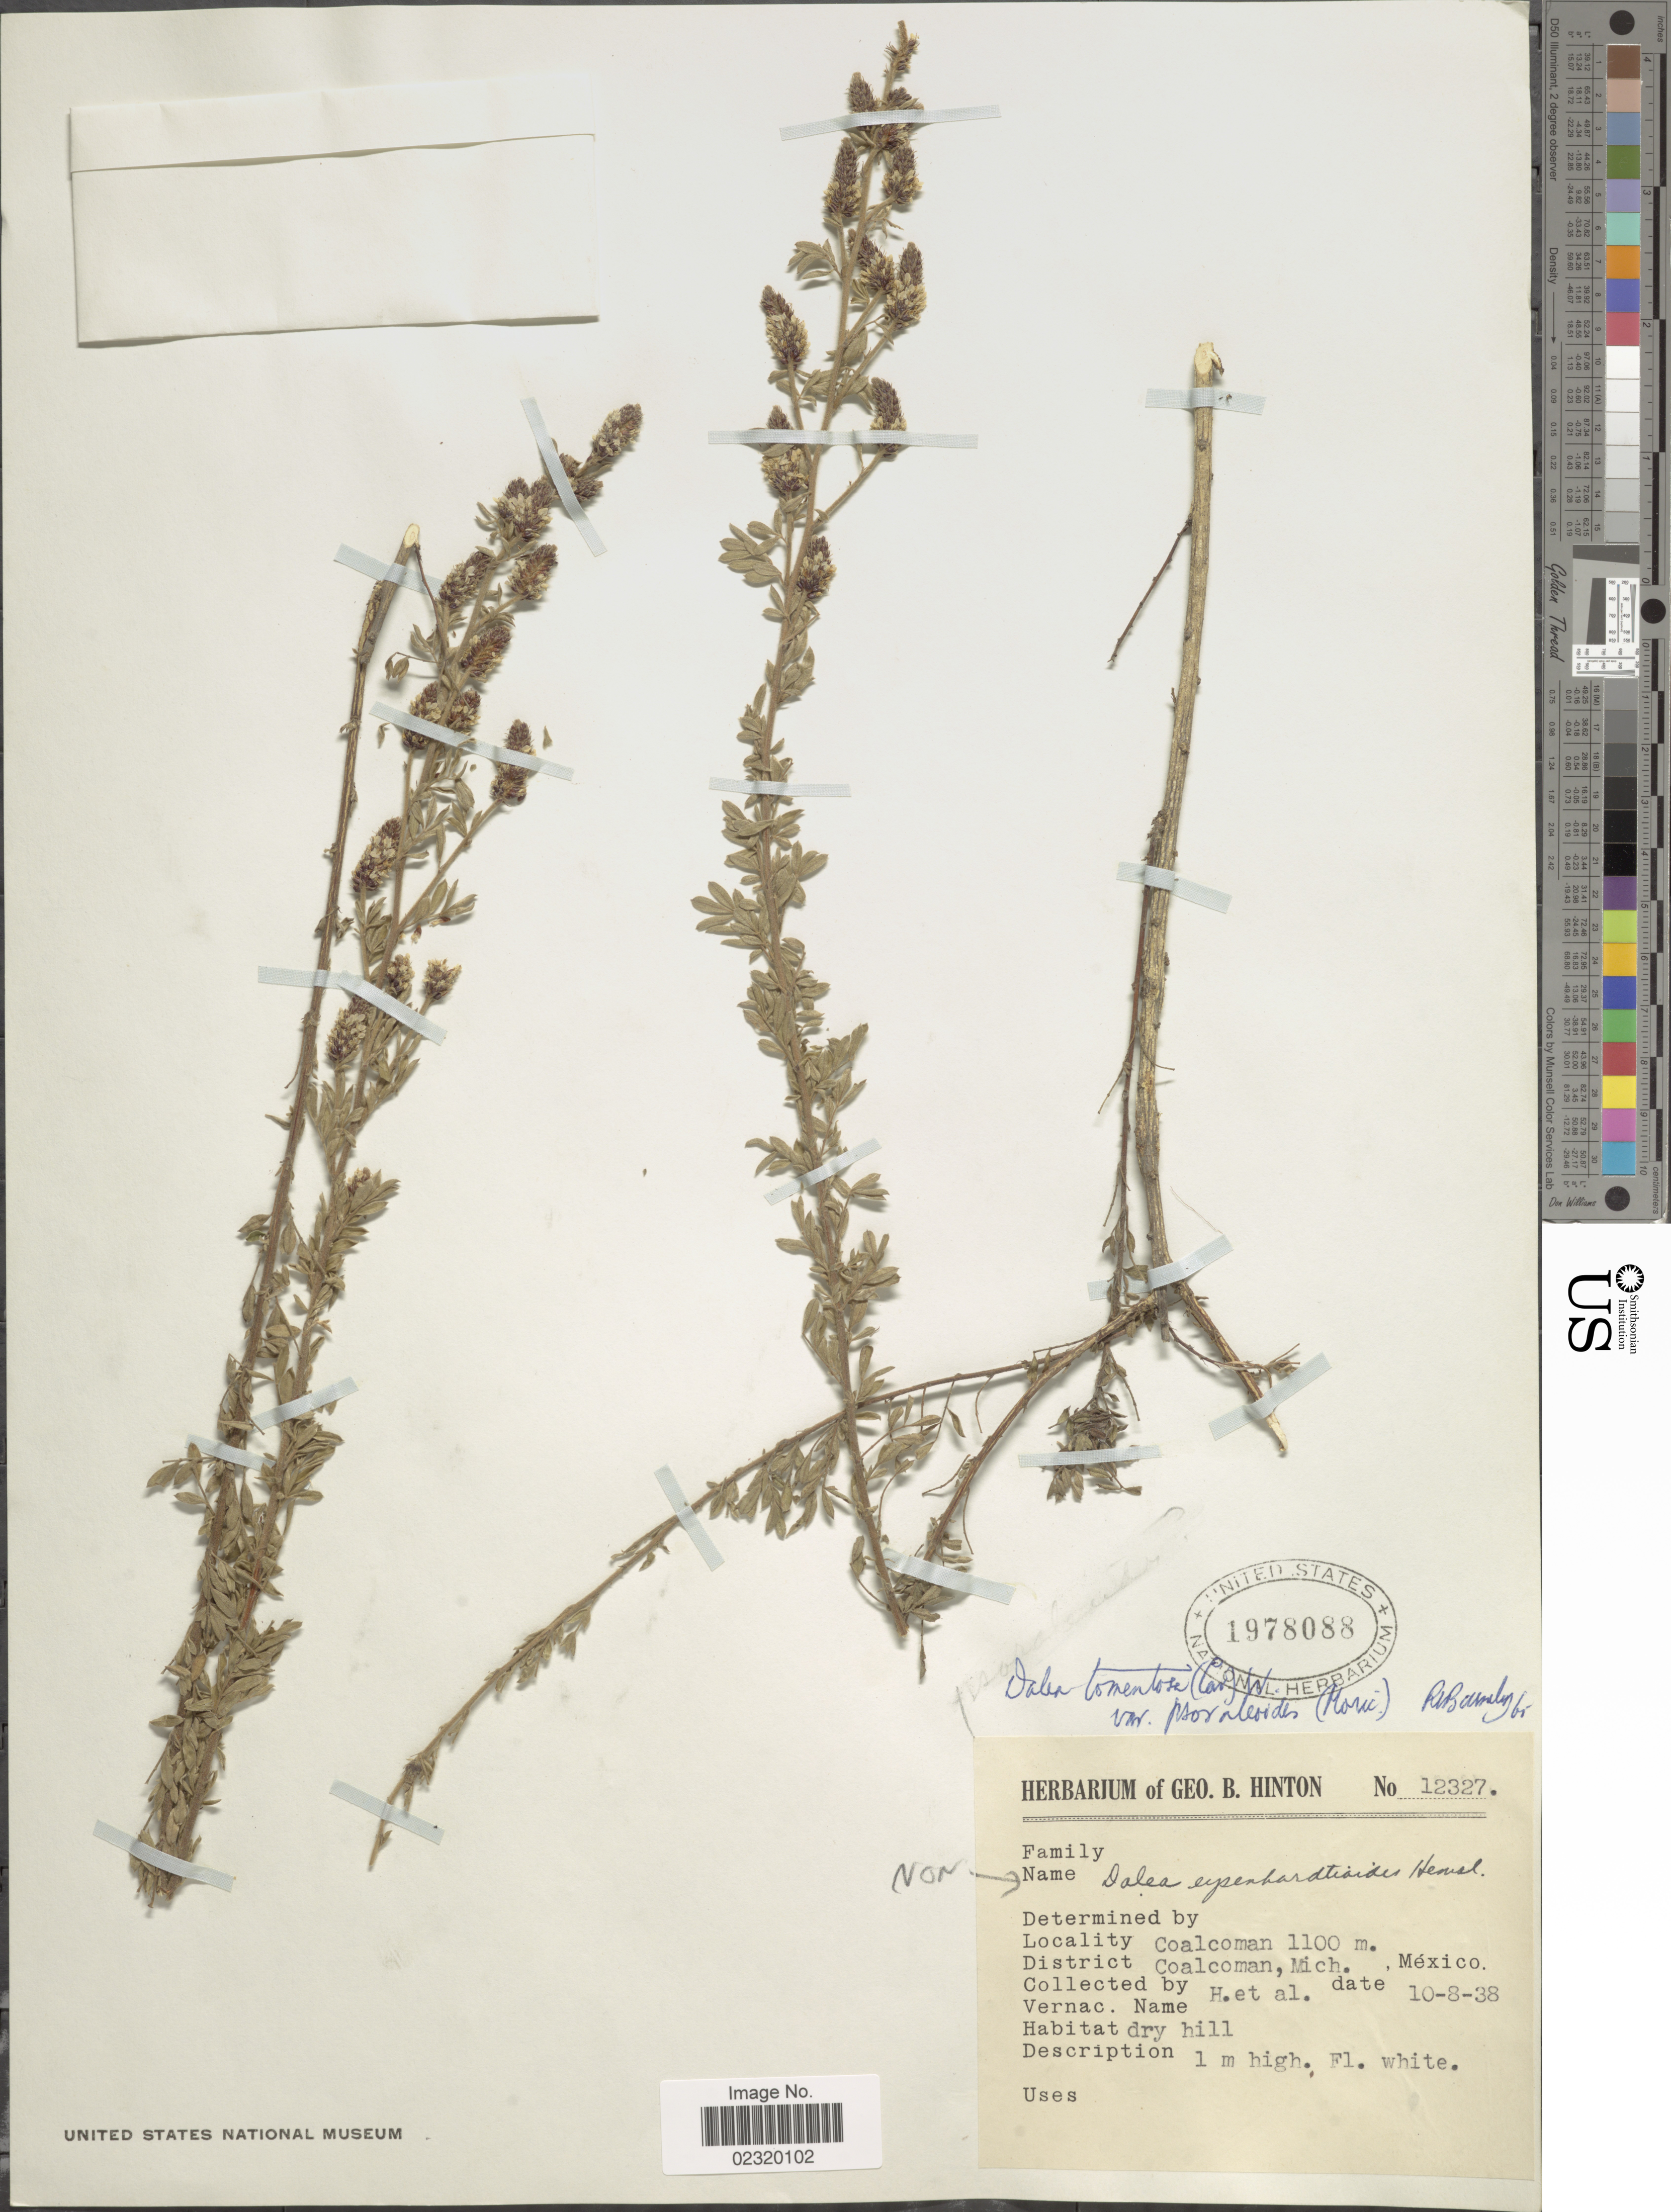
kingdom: Plantae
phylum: Tracheophyta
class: Magnoliopsida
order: Fabales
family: Fabaceae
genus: Dalea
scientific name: Dalea tomentosa var. psoraleoides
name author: (Moric.) Barneby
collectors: G. B. Hinton & et al.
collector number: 12327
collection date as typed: Transcribed d/m/y: 8/10/38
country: Mexico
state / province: Michoacán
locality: Coalcoman. District Coalcoman.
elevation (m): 1100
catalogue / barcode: US 1978088